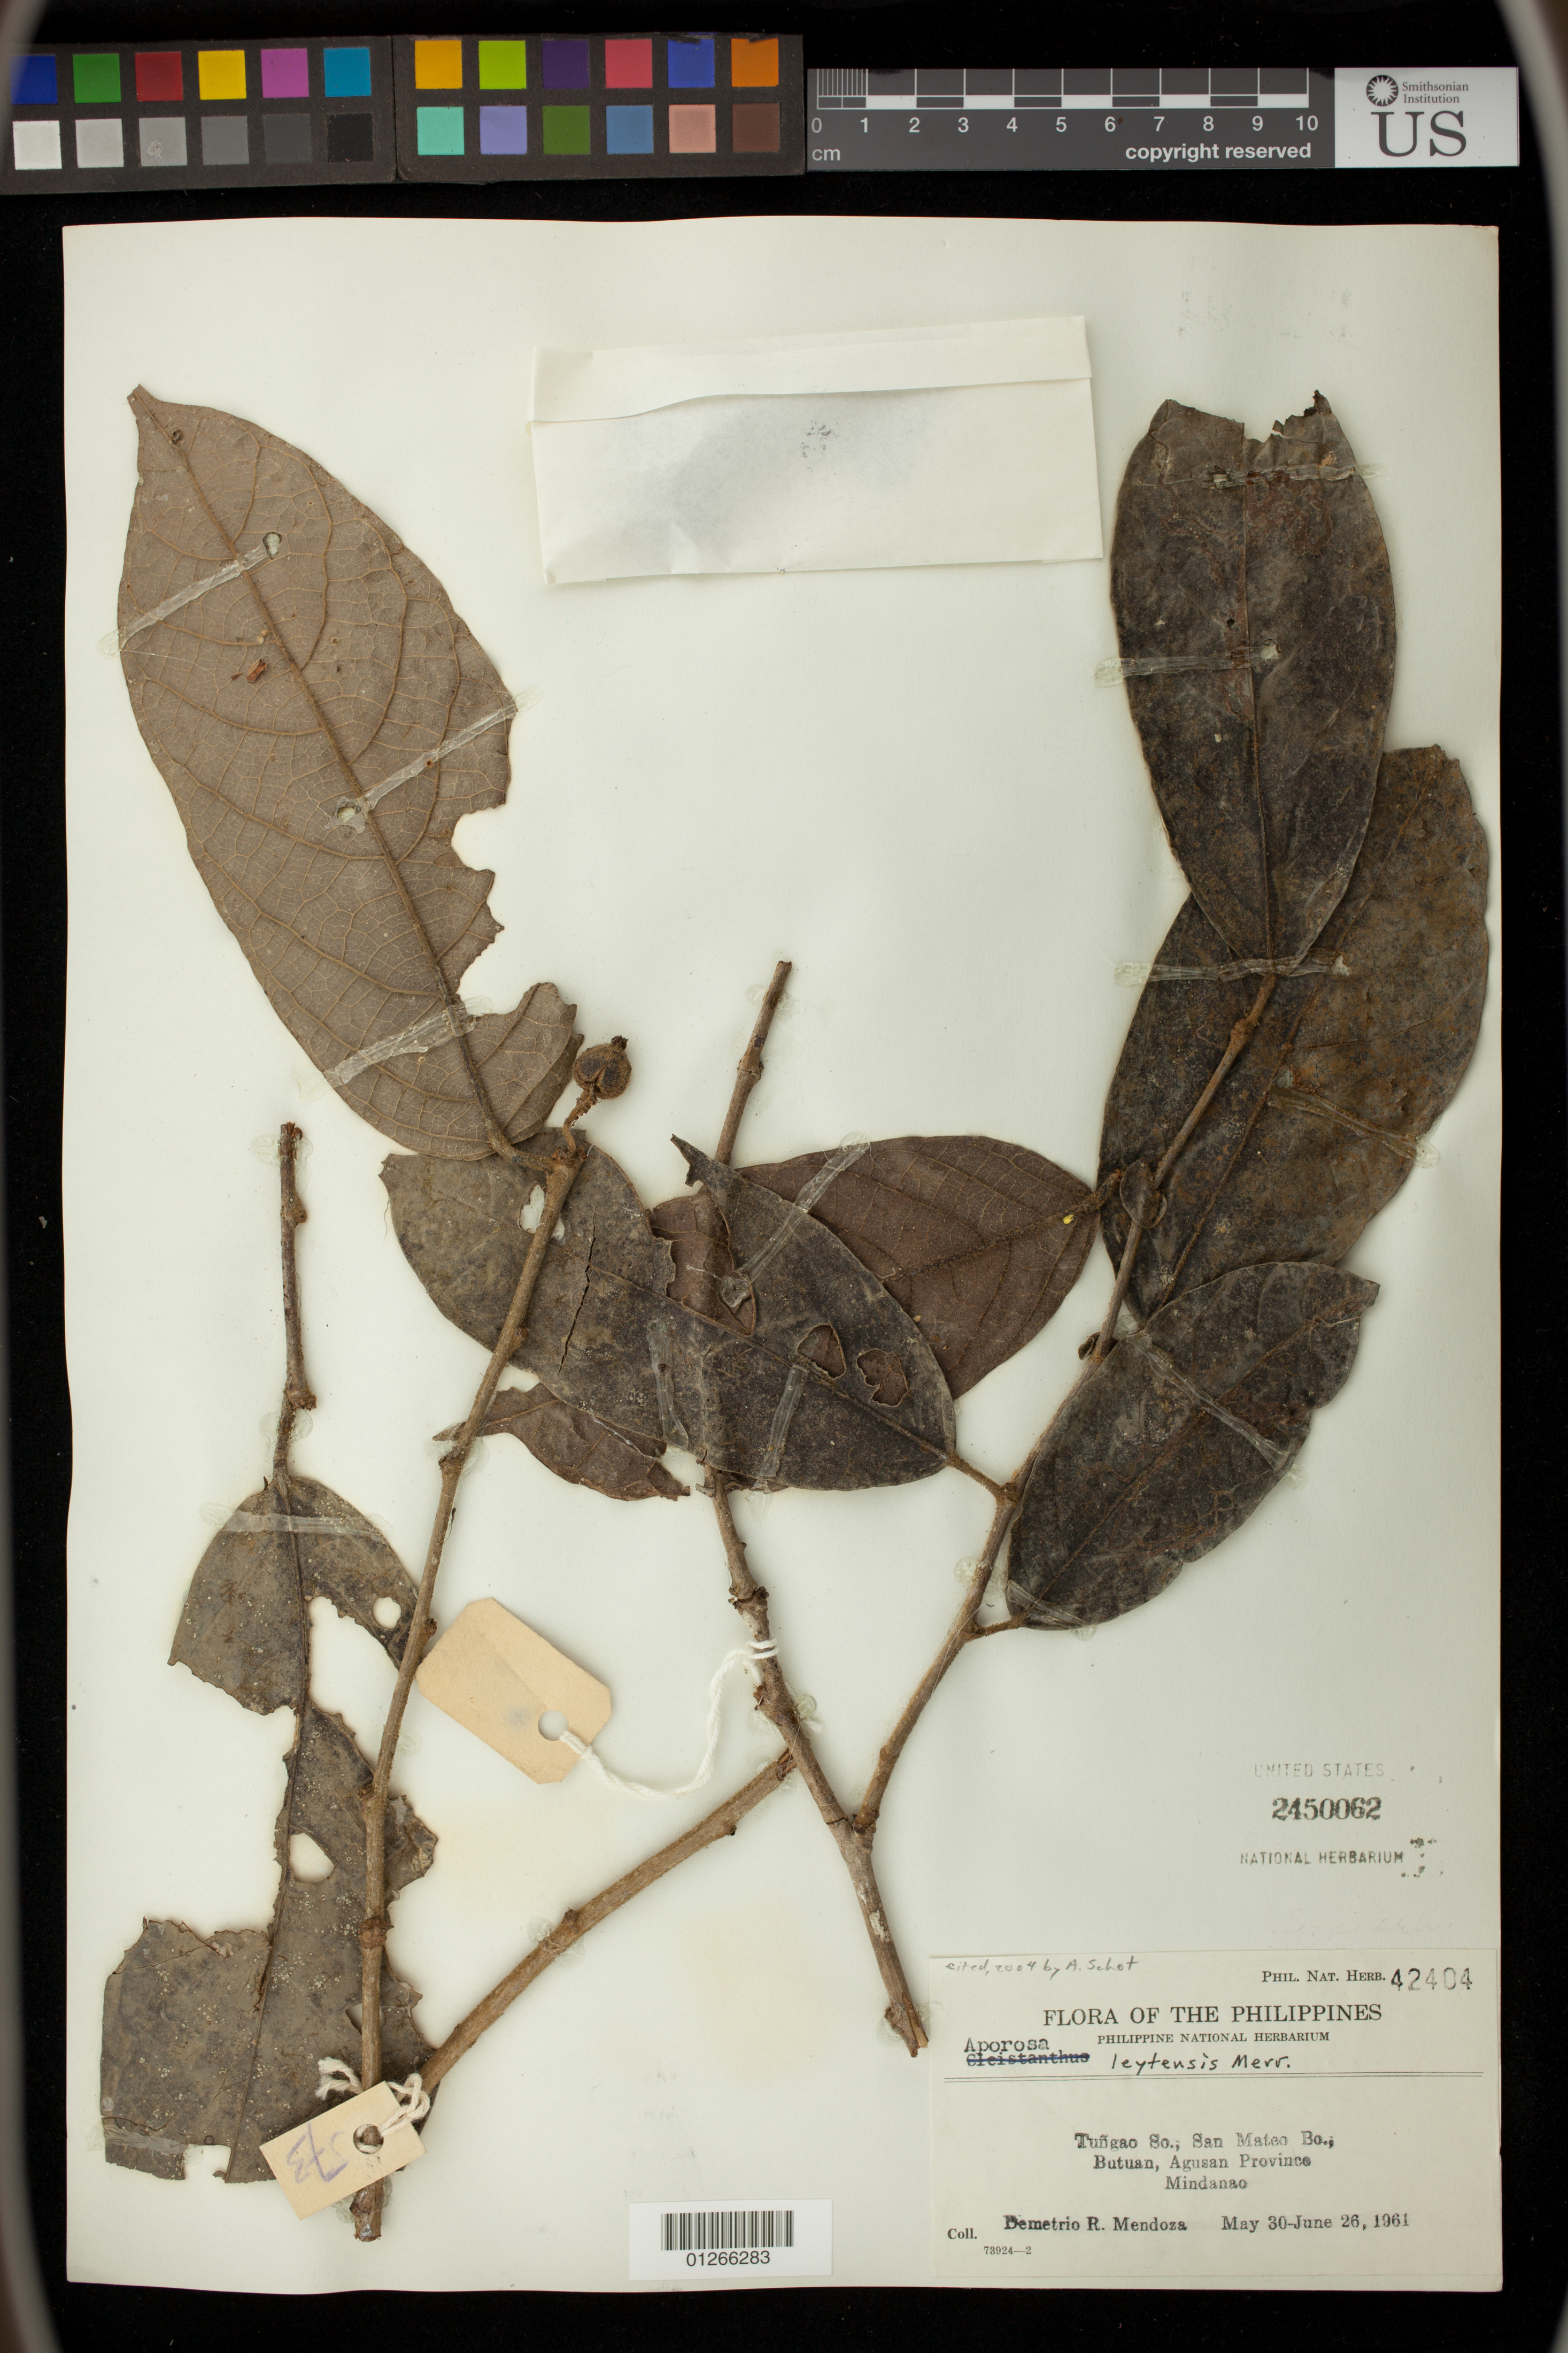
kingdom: Plantae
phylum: Tracheophyta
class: Magnoliopsida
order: Malpighiales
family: Phyllanthaceae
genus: Aporosa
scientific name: Aporosa leytensis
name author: Merr.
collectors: D. Mendoza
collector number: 42404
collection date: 1961-05-30/1961-06-26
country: Philippines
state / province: Caraga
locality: Tungao So., San Mateo Bo., Butuan, Agusan Province, Mindanao